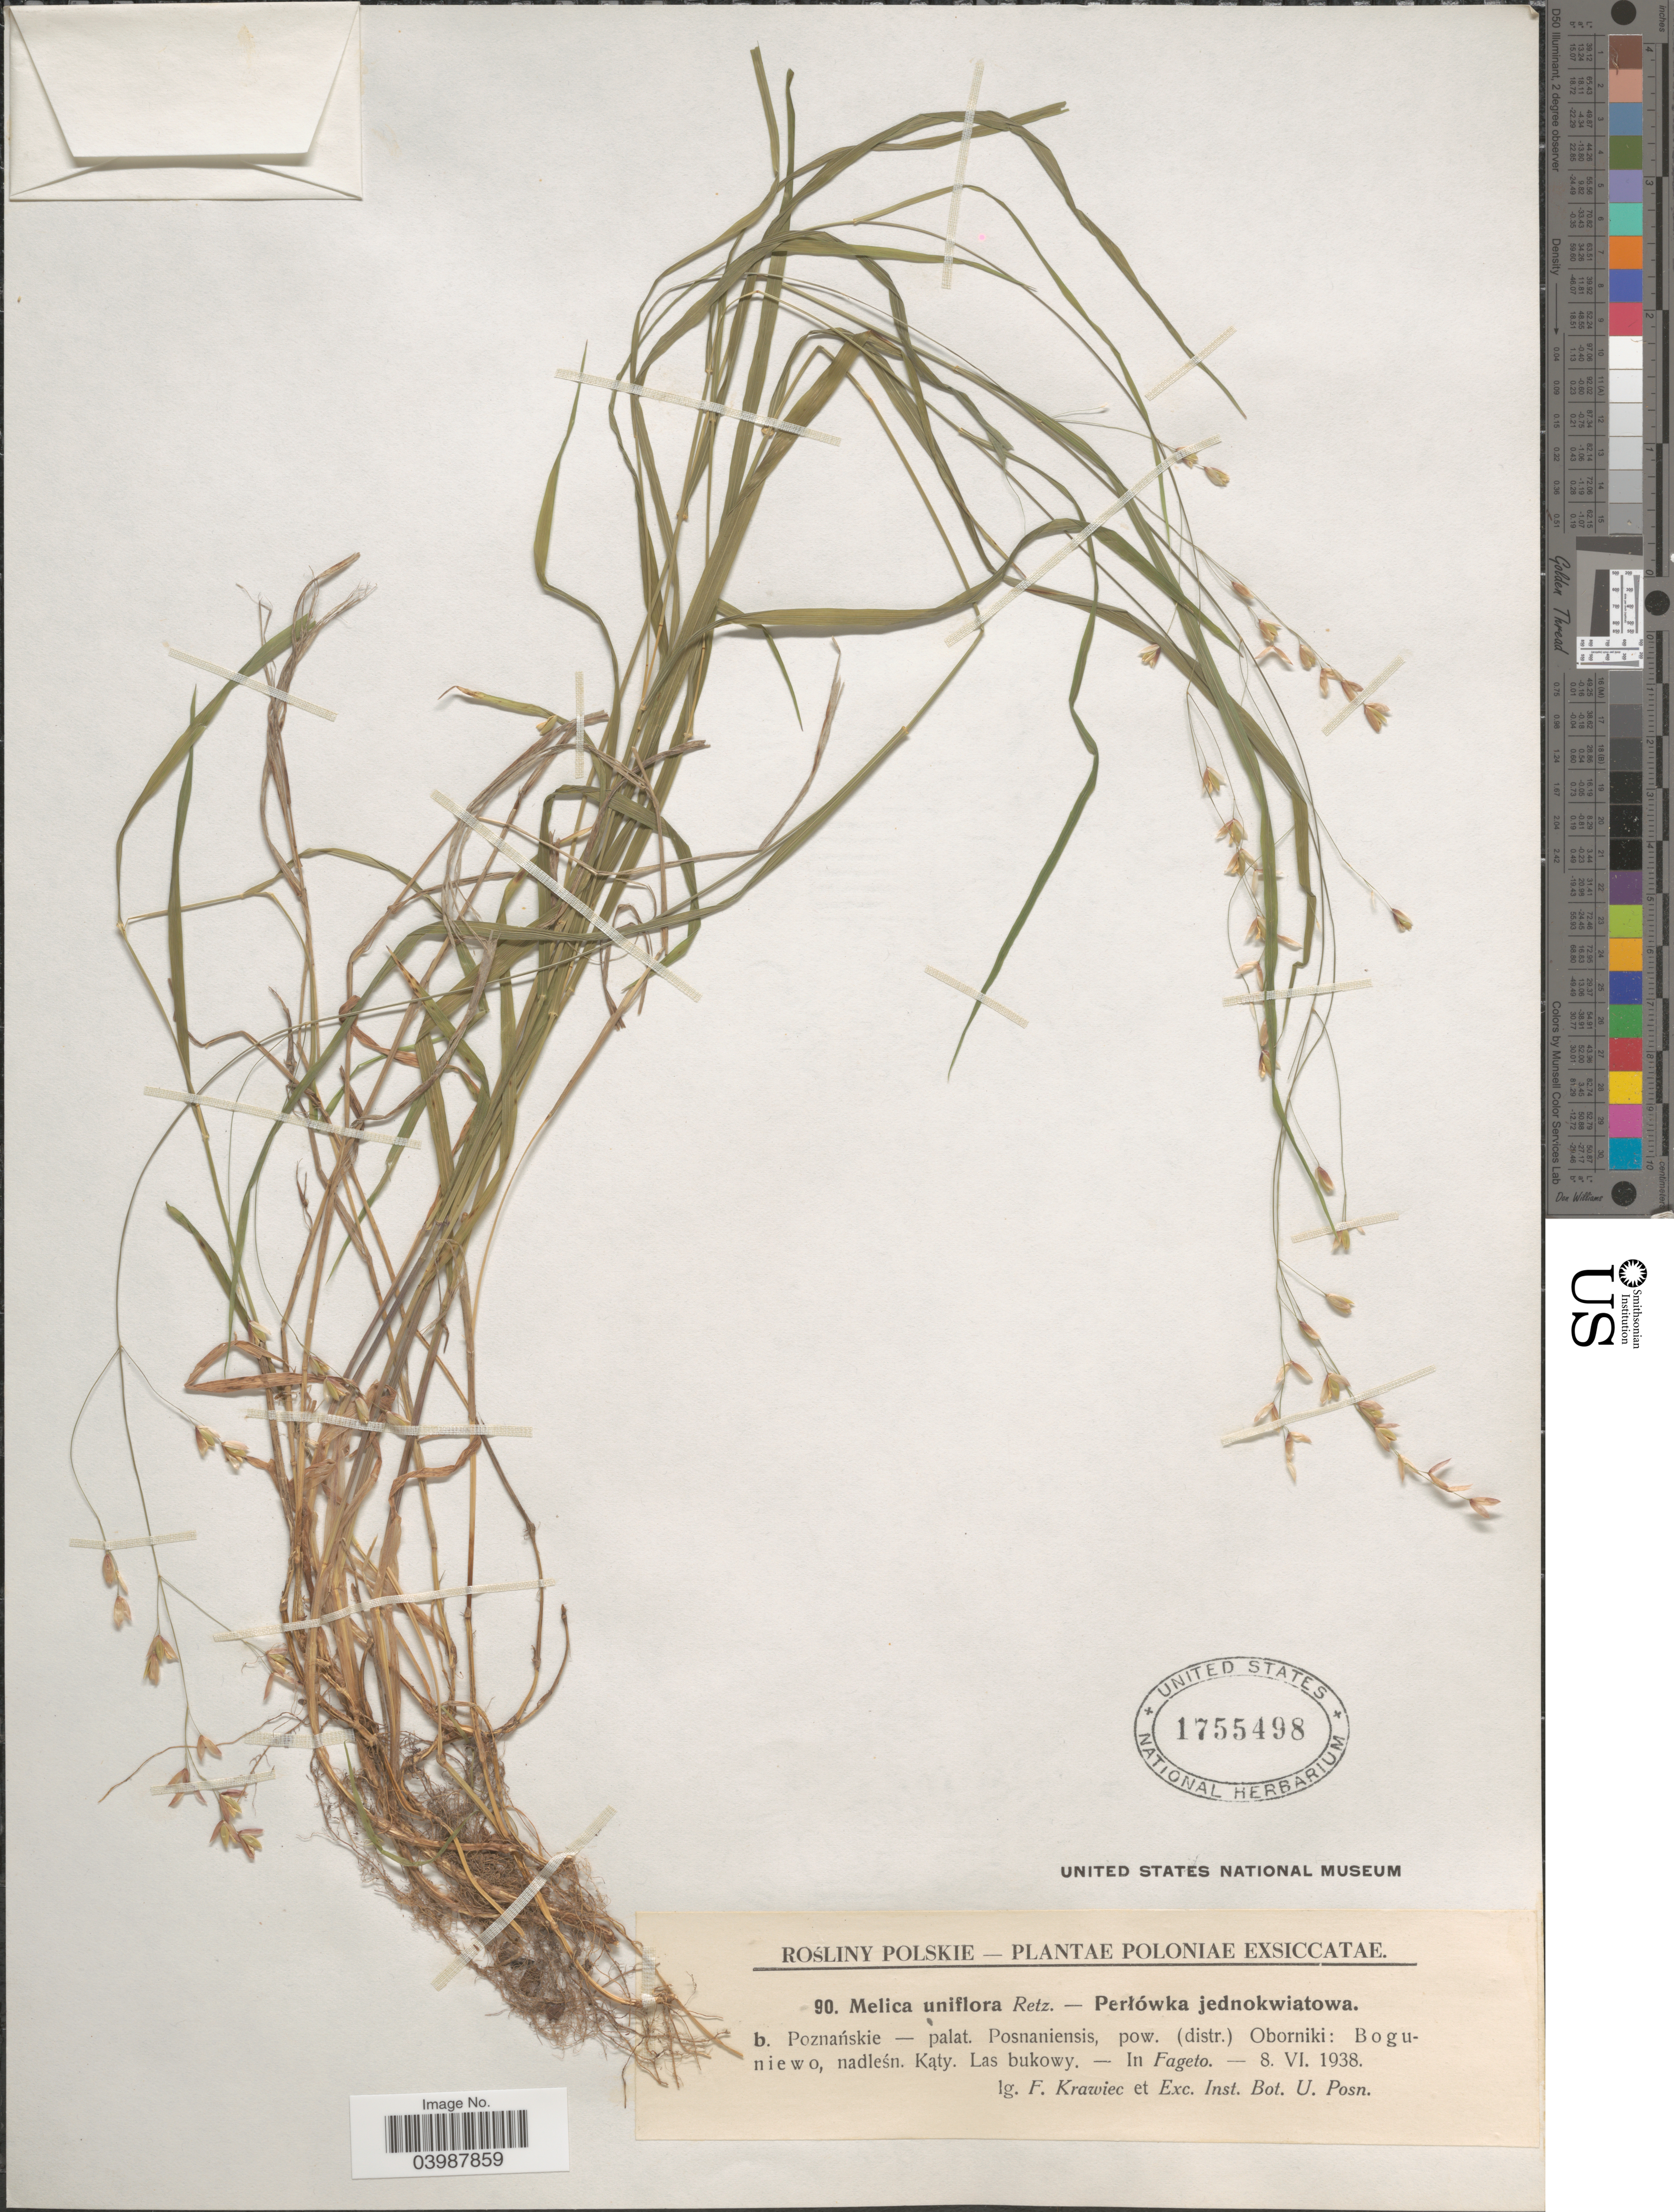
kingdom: Plantae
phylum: Tracheophyta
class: Liliopsida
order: Poales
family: Poaceae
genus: Melica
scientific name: Melica uniflora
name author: Retz.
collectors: F. Krawiec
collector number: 90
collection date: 1938-06-08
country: Poland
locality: Poloniae. Poznańskie - palat. Posnaniensis, pow. (distr.) Oborniki: Boguniewo, nadleśn. Kąty. Las bukowy. - In Fageto.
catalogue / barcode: US 1755498